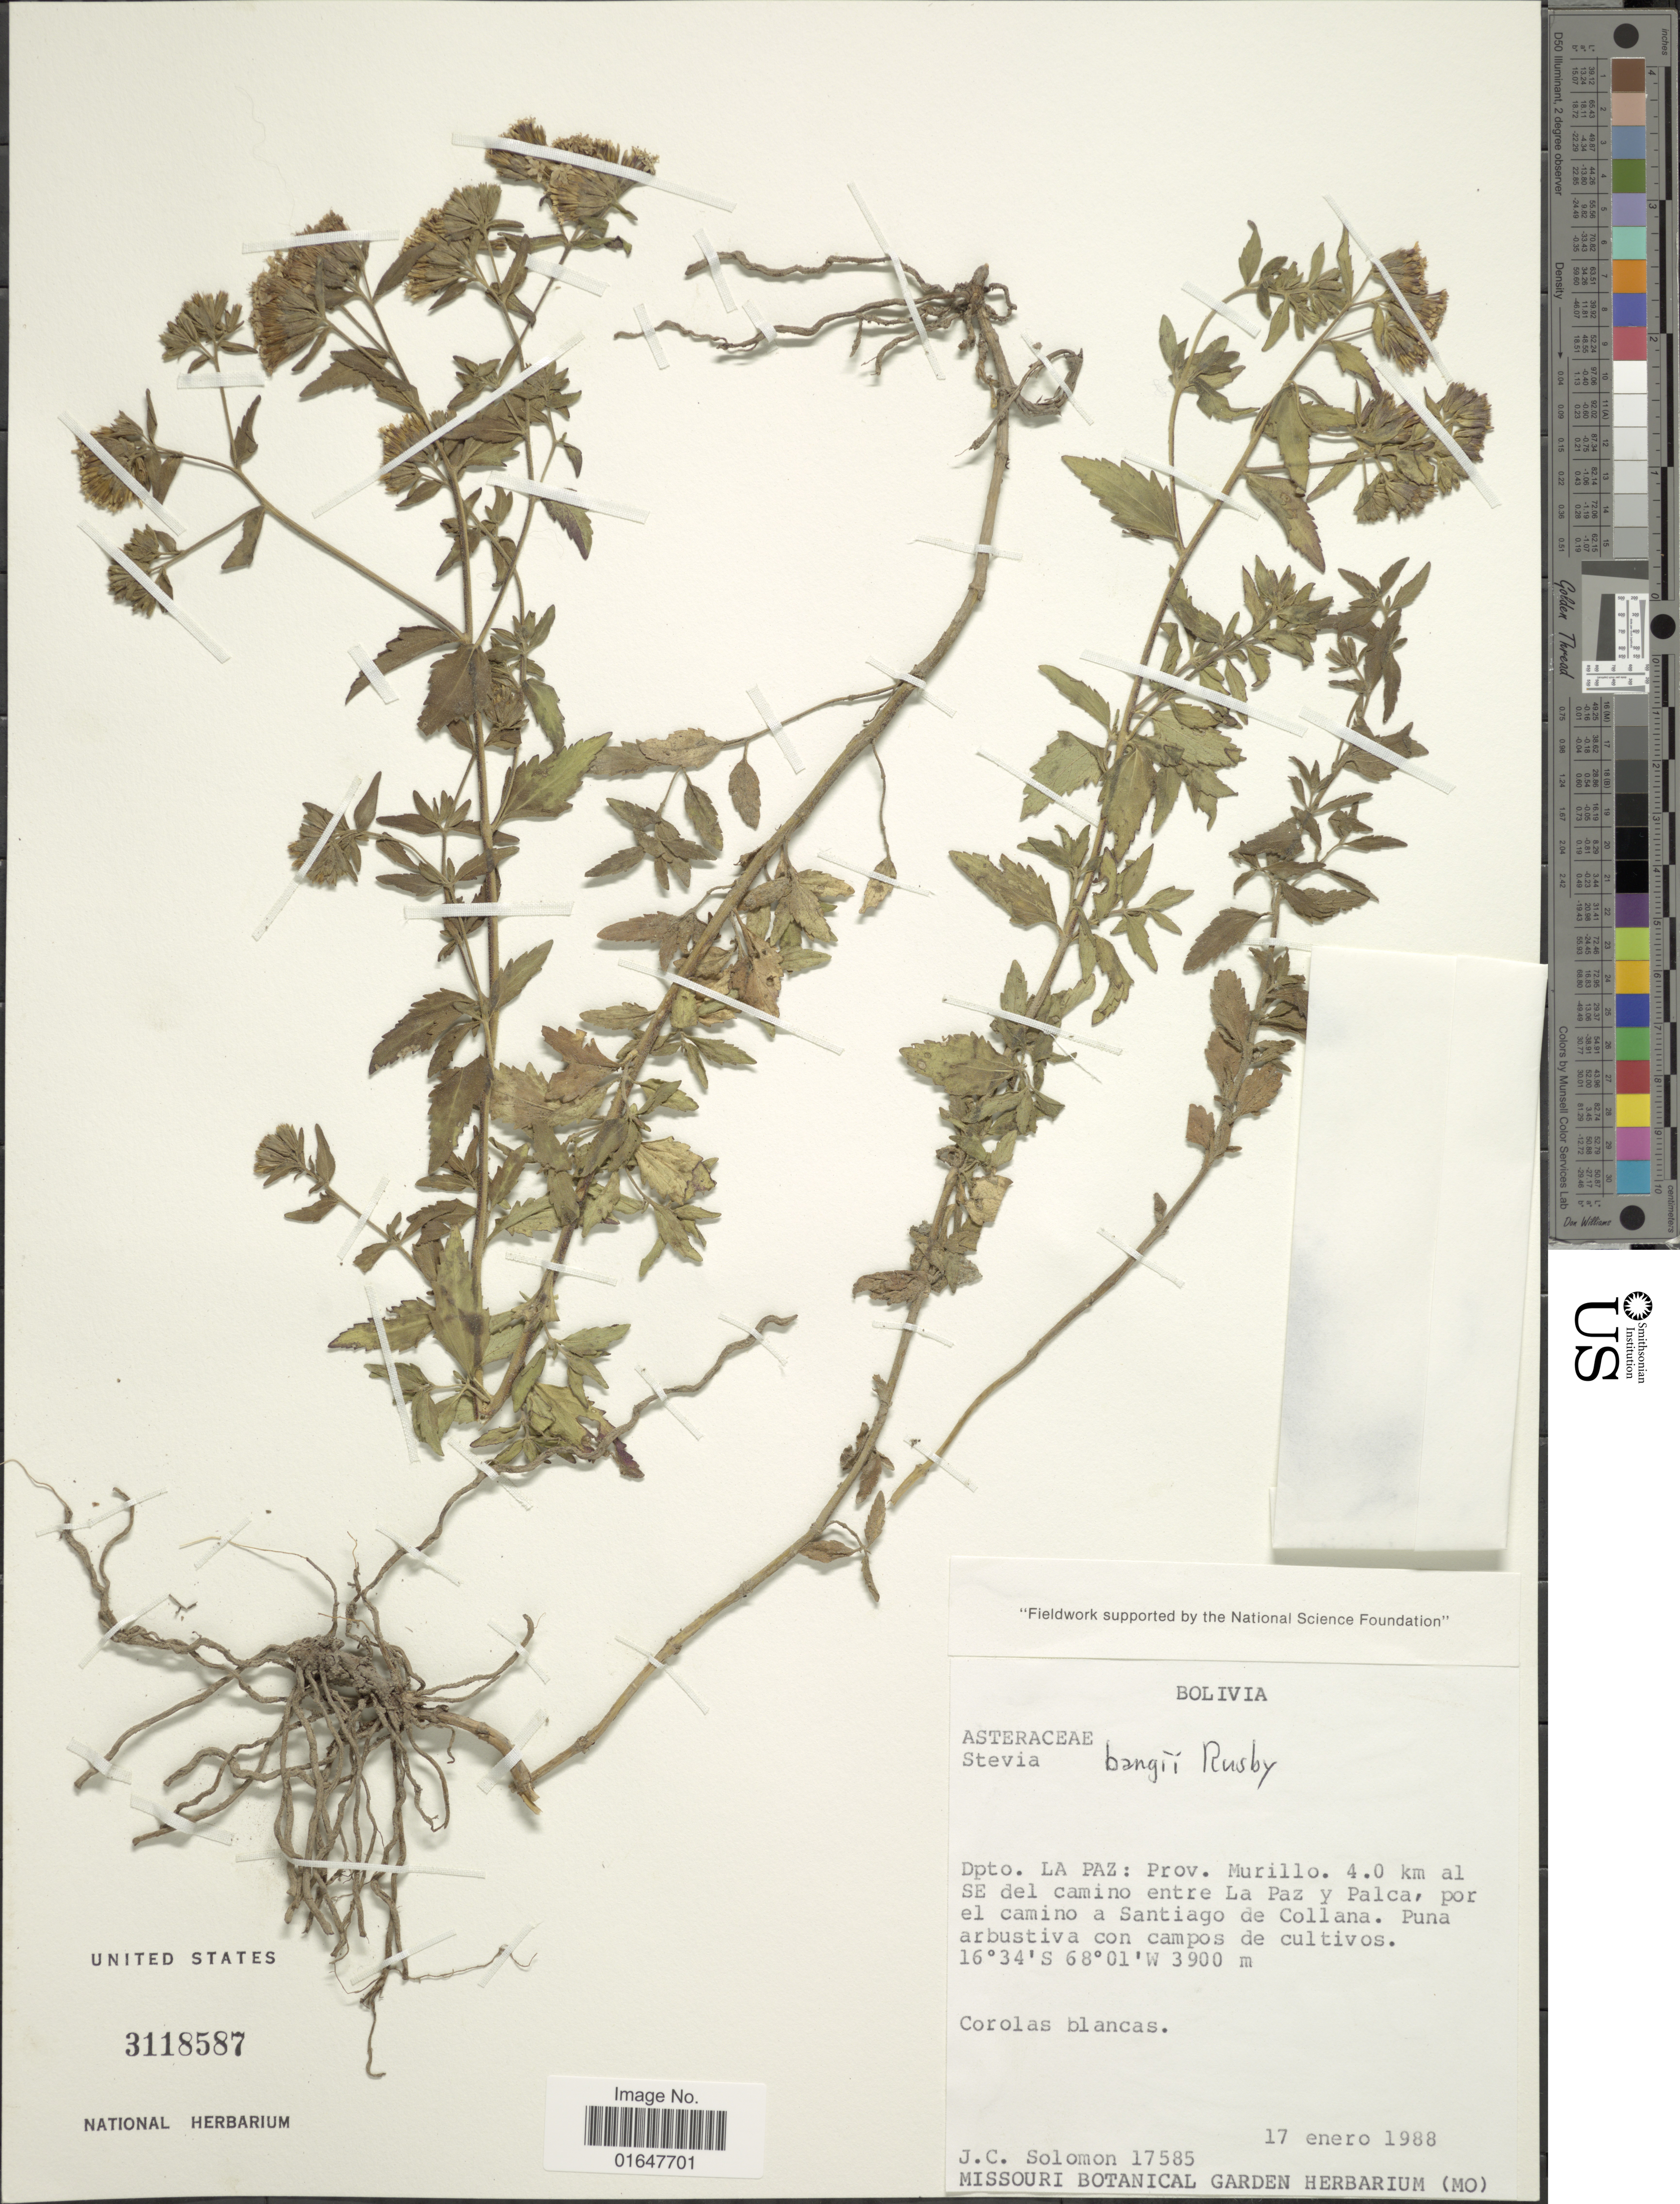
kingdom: Plantae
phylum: Tracheophyta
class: Magnoliopsida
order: Asterales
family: Asteraceae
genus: Stevia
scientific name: Stevia bangii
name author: Rusby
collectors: J. C. Solomon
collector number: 17585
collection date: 1988-01-17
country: Bolivia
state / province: La Paz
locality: Prov. Murillo, 4.0 km al SE del camino entre La Paz y Palca, por el camino a Santiago de Collana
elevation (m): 3900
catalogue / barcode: US 3118587